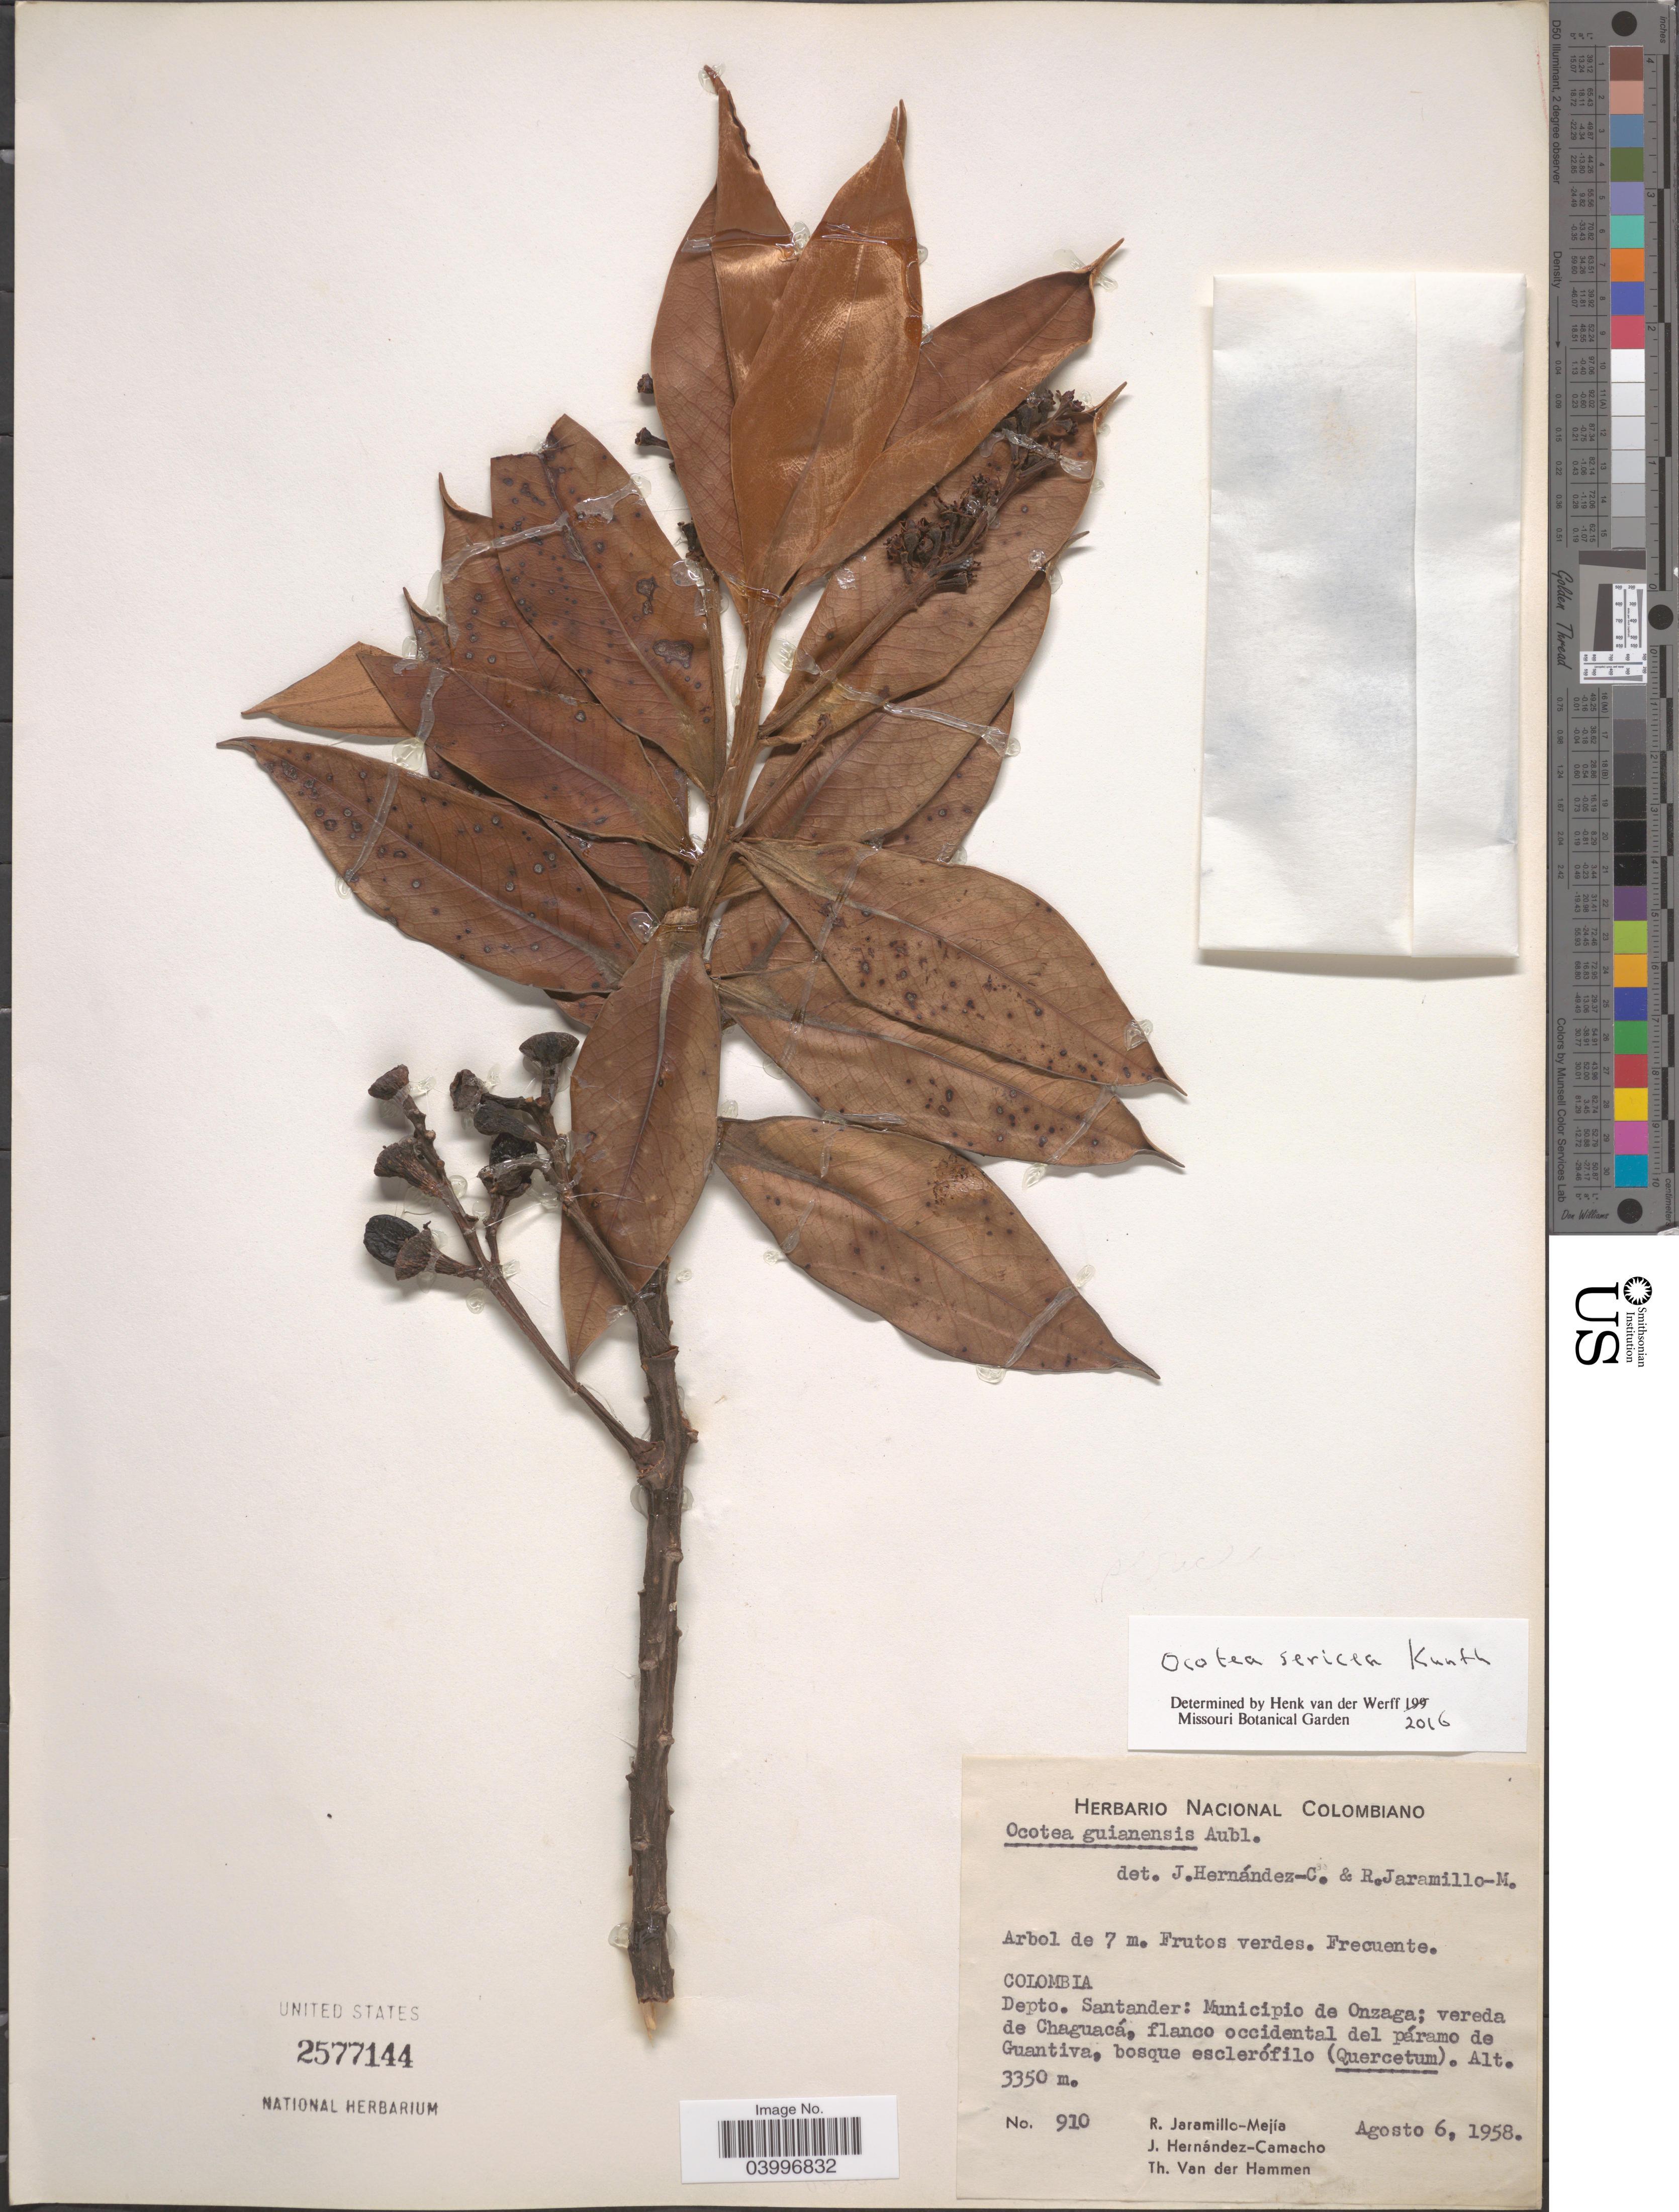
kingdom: Plantae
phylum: Tracheophyta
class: Magnoliopsida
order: Laurales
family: Lauraceae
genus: Ocotea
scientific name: Ocotea sericea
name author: Kunth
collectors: R. Jaramillo M., J. Hernández-Camacho & T. Van der Hammen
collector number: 910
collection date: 1958-08-06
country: Colombia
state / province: Santander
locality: Depto. Santander: Municipio de Onzaga; vereda de Chaguacá, flanco occidental del páramo de Guantiva.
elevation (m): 3350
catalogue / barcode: US 2577144